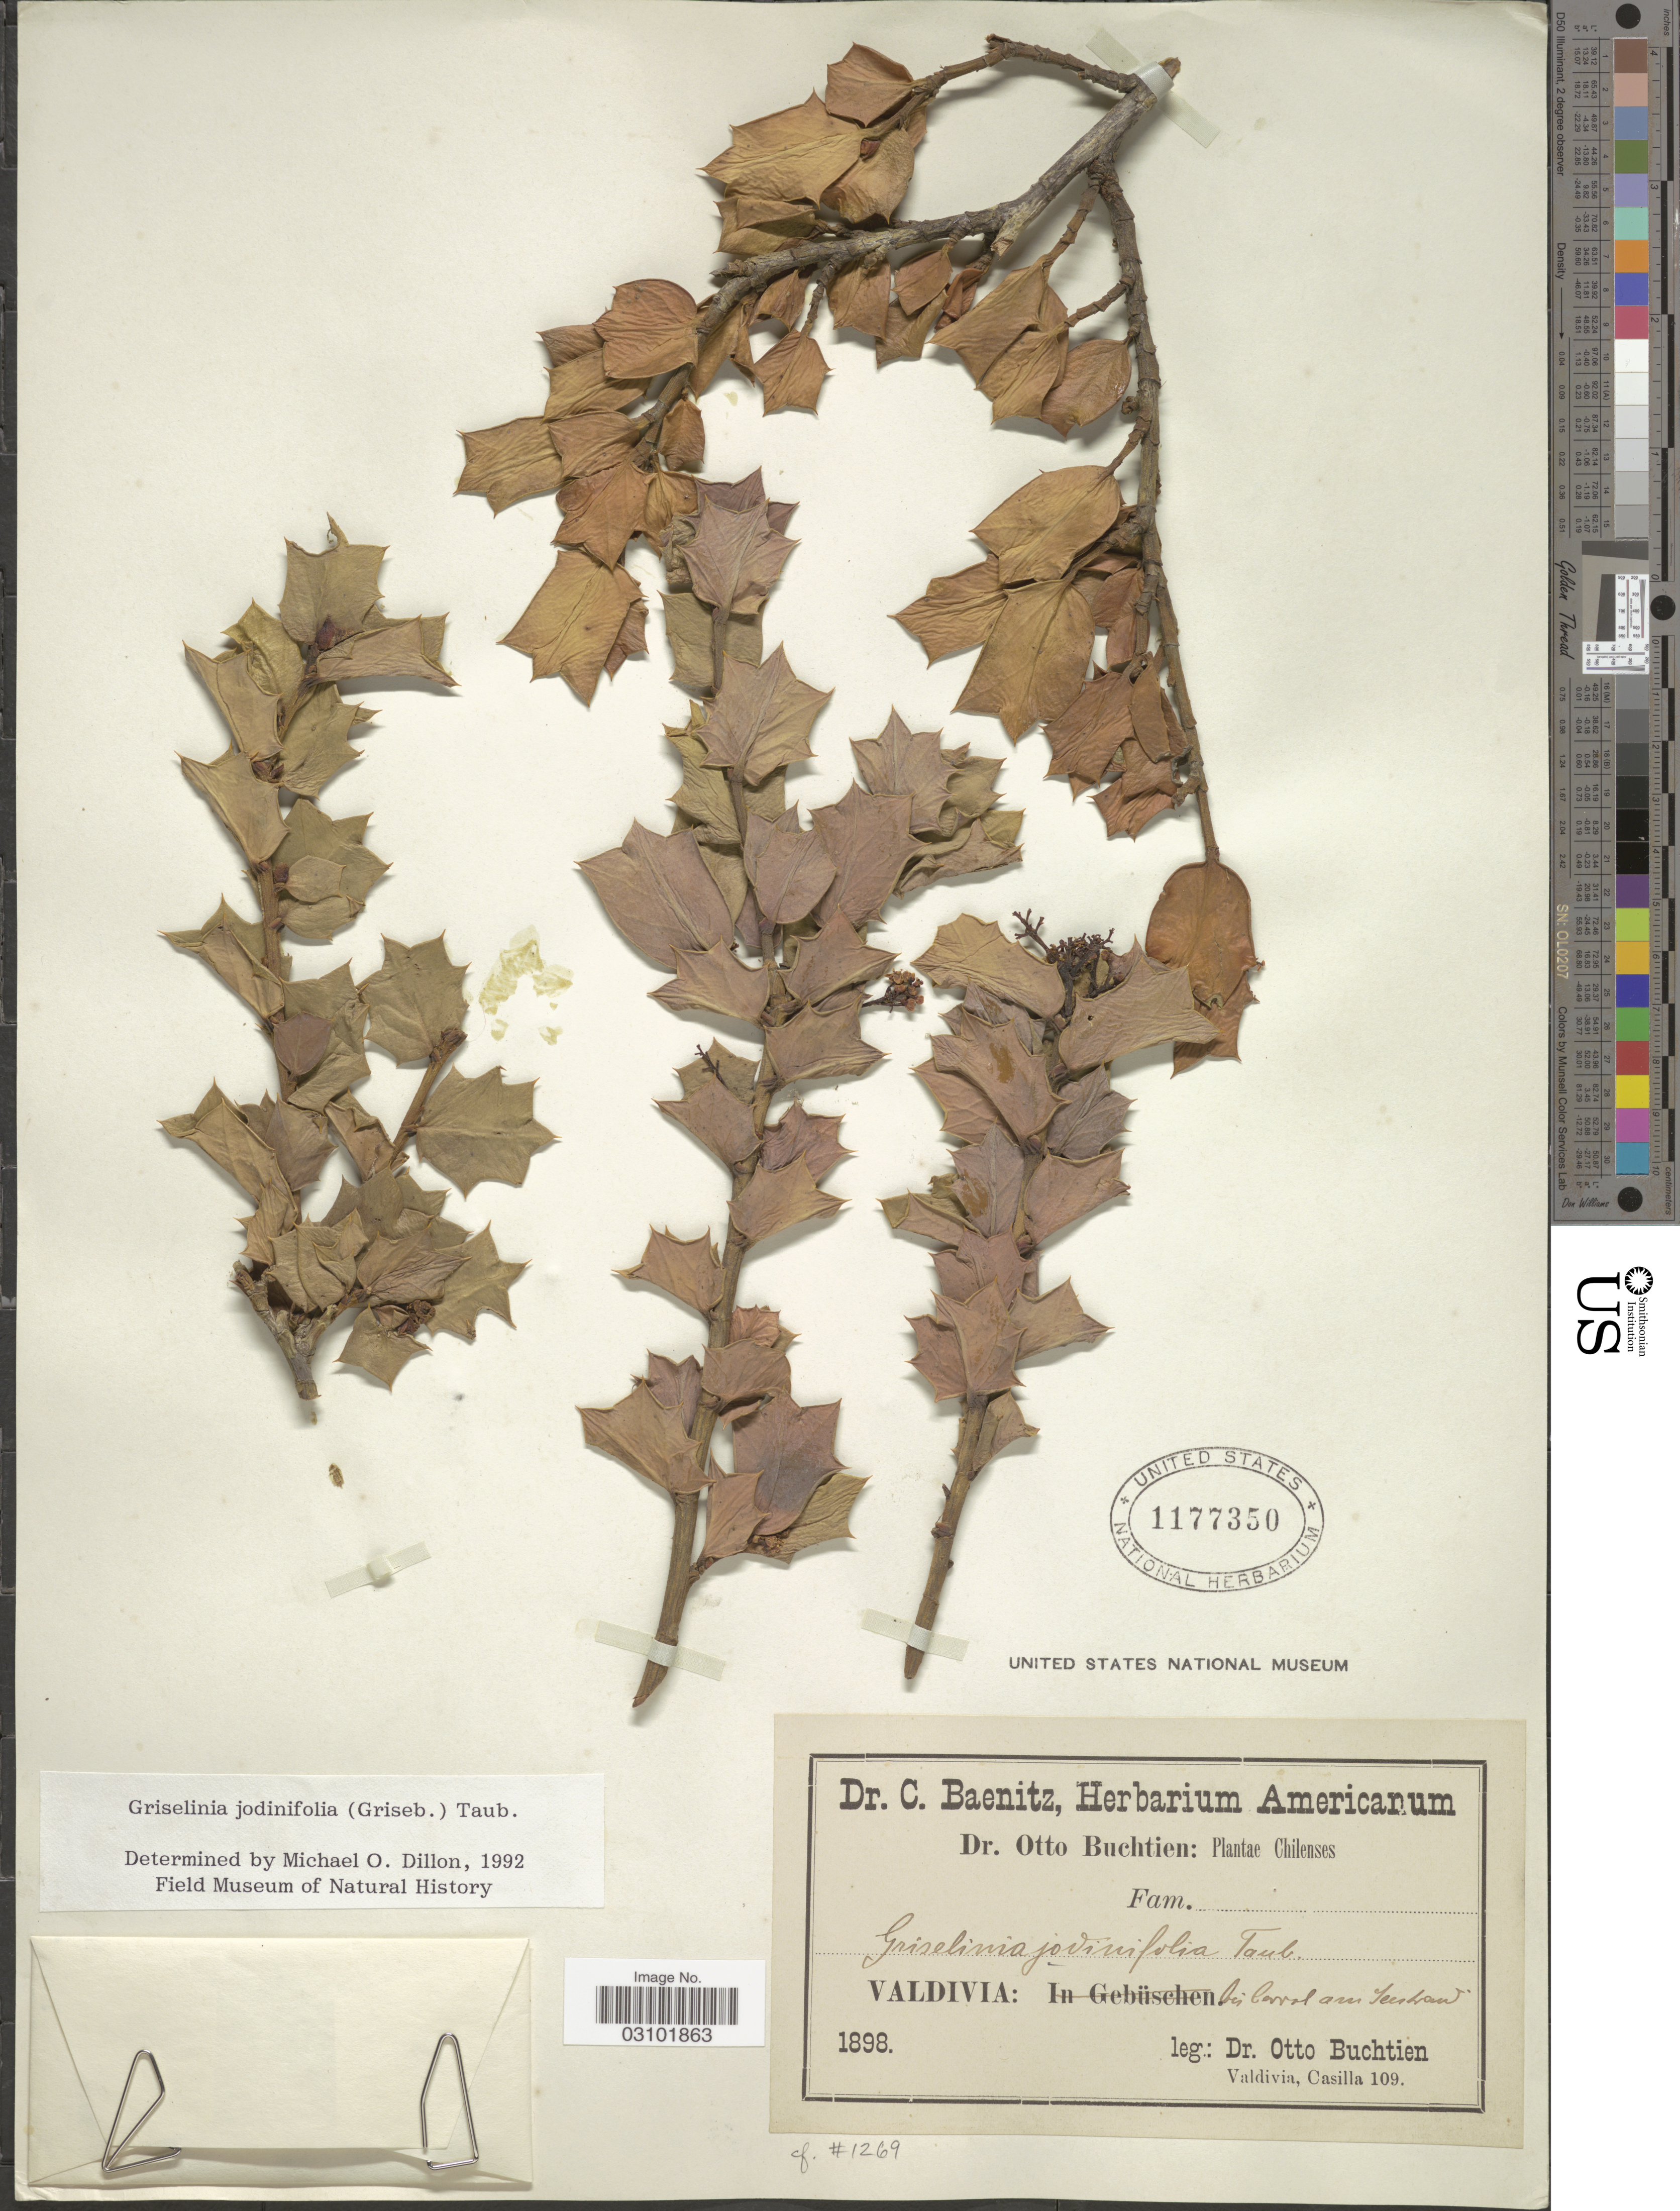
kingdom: Plantae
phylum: Tracheophyta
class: Magnoliopsida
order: Apiales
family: Griseliniaceae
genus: Griselinia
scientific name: Griselinia jodinifolia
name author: (Griseb.) Taub.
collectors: O. Buchtien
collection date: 1898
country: Chile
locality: Chilenses. Valdivia: bei Corral am Seestrand.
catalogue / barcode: US 1177350